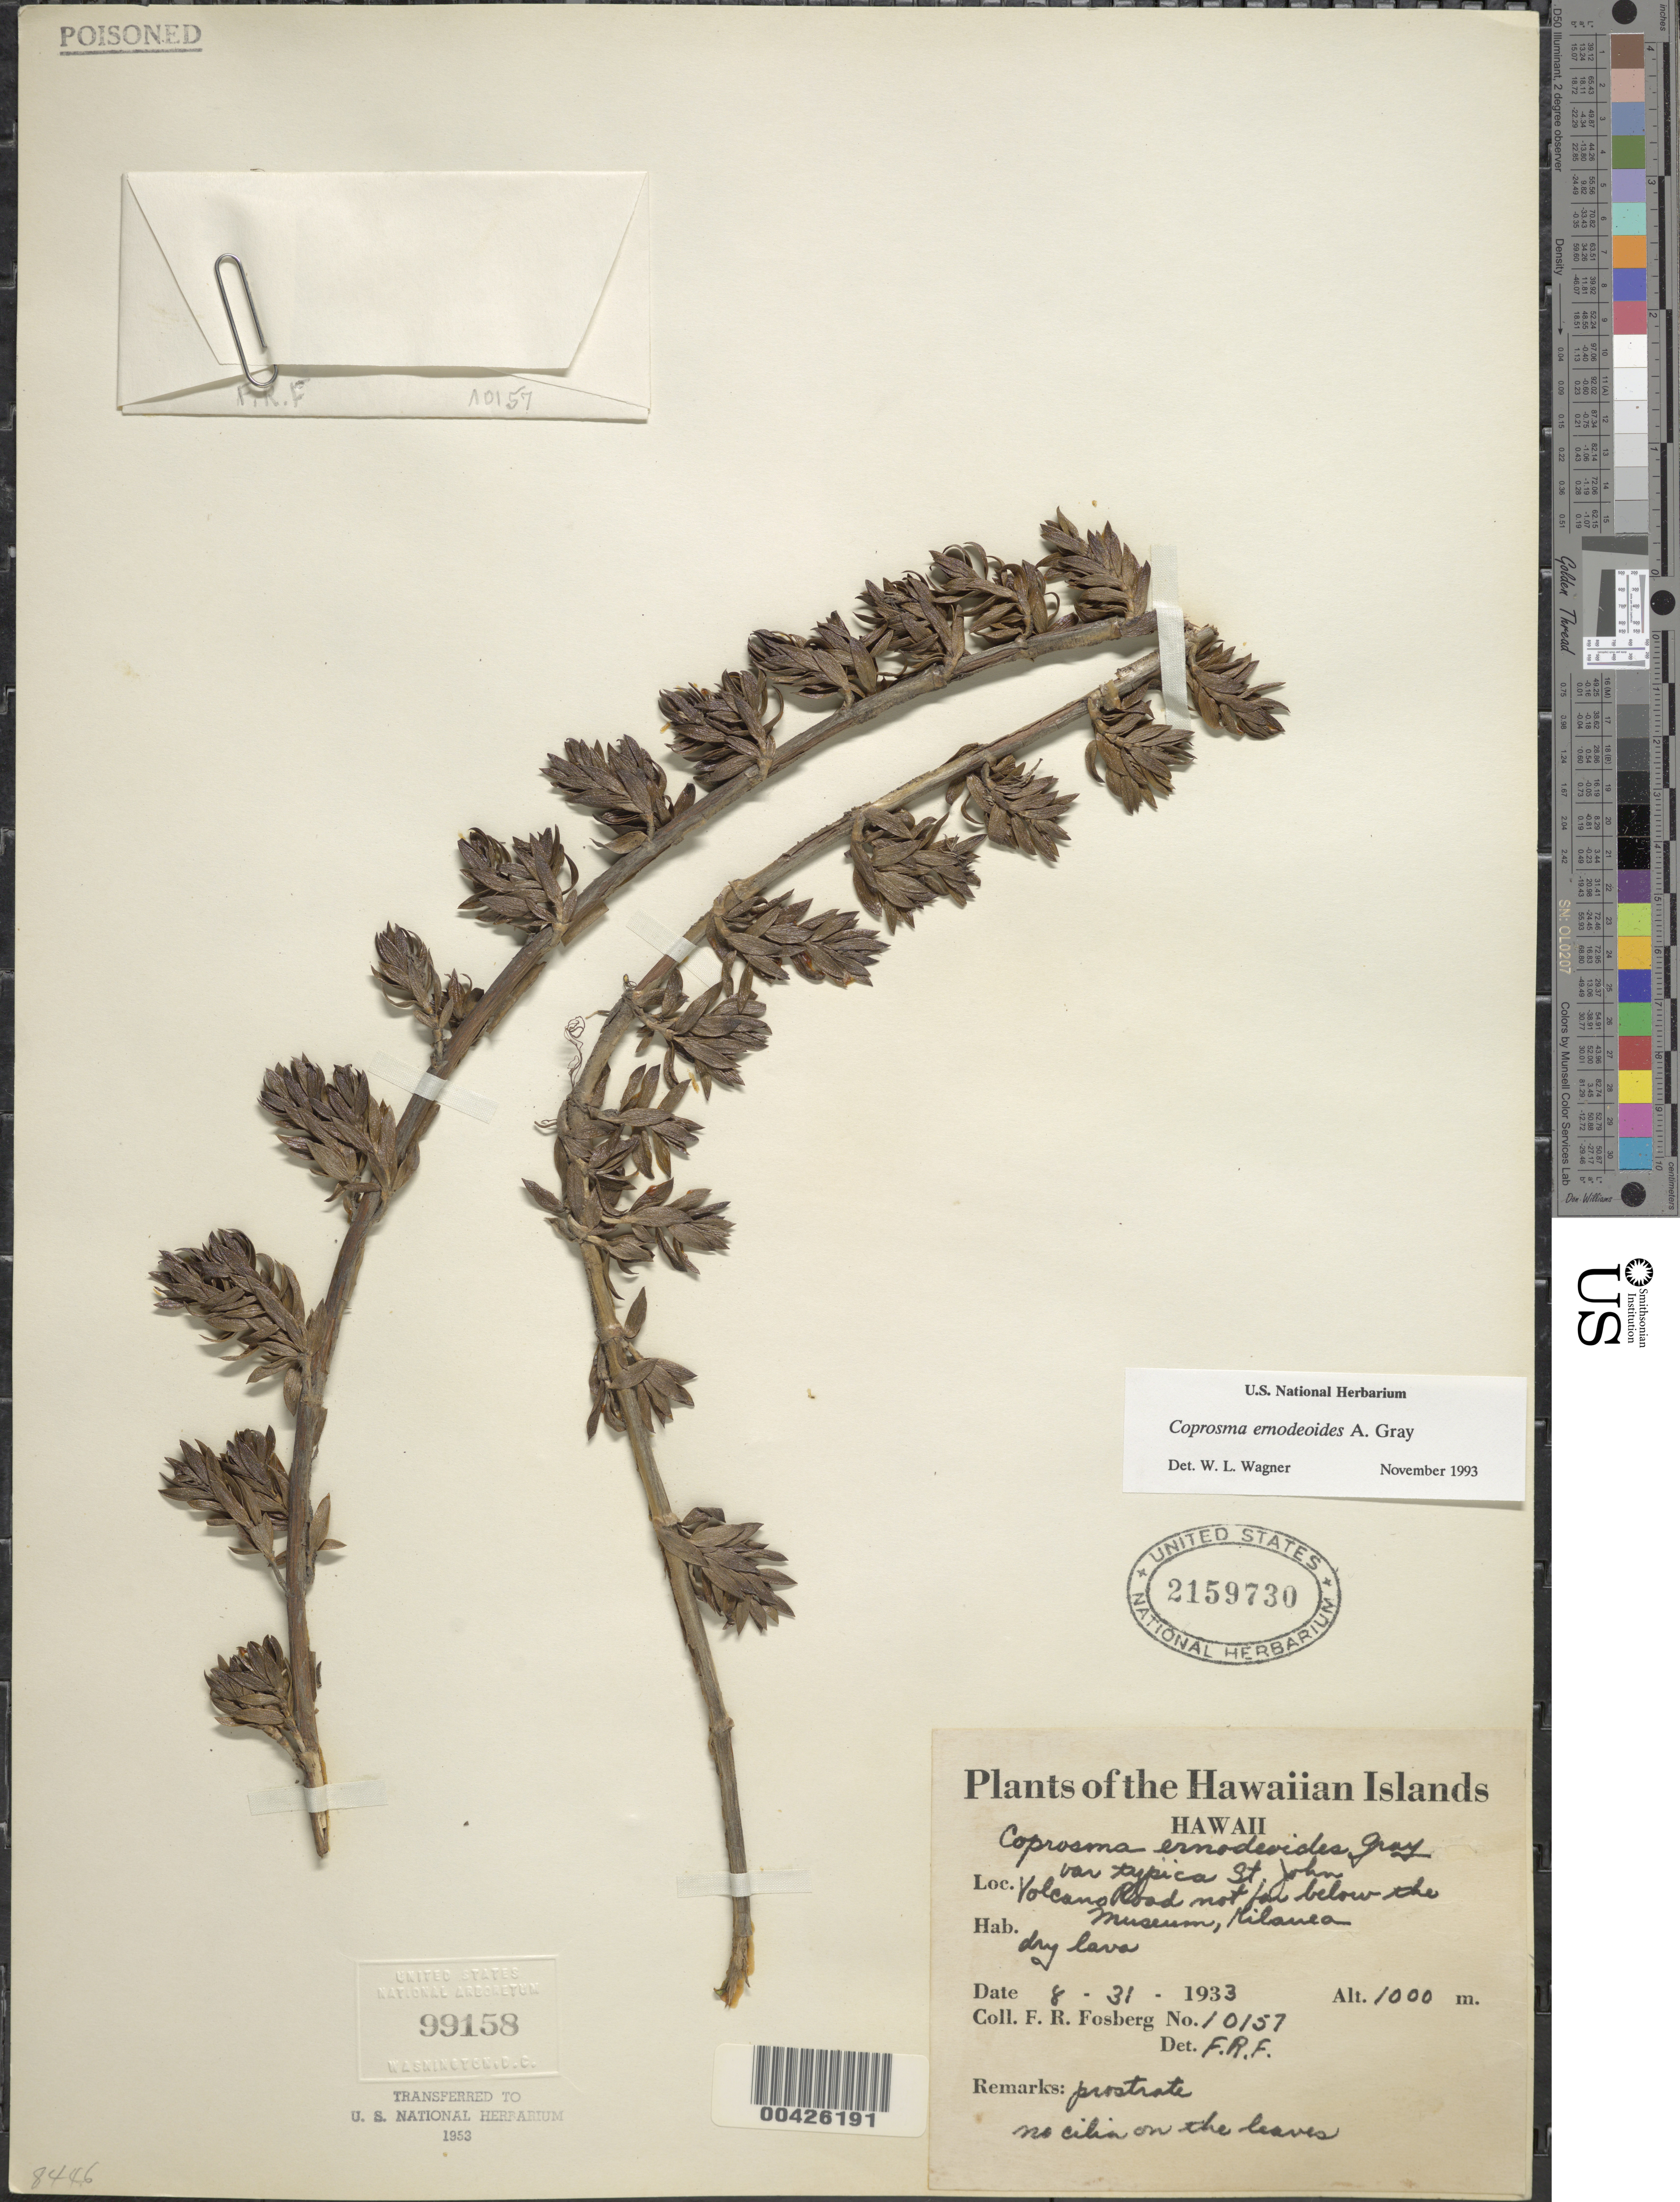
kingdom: Plantae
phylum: Tracheophyta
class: Magnoliopsida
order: Gentianales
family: Rubiaceae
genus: Coprosma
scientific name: Coprosma ernodeoides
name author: A. Gray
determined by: Wagner, W. L., (BOT), Smithsonian Institution - National Museum of Natural History (UNITED STATES)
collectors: F. R. Fosberg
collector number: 10157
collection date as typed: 31 Aug 1933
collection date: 1933-08-31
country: United States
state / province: Hawaii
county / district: Hawaii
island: Hawaii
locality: Volcano Road not far below the Museum, Kilauea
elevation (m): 1000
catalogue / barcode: US 2159730